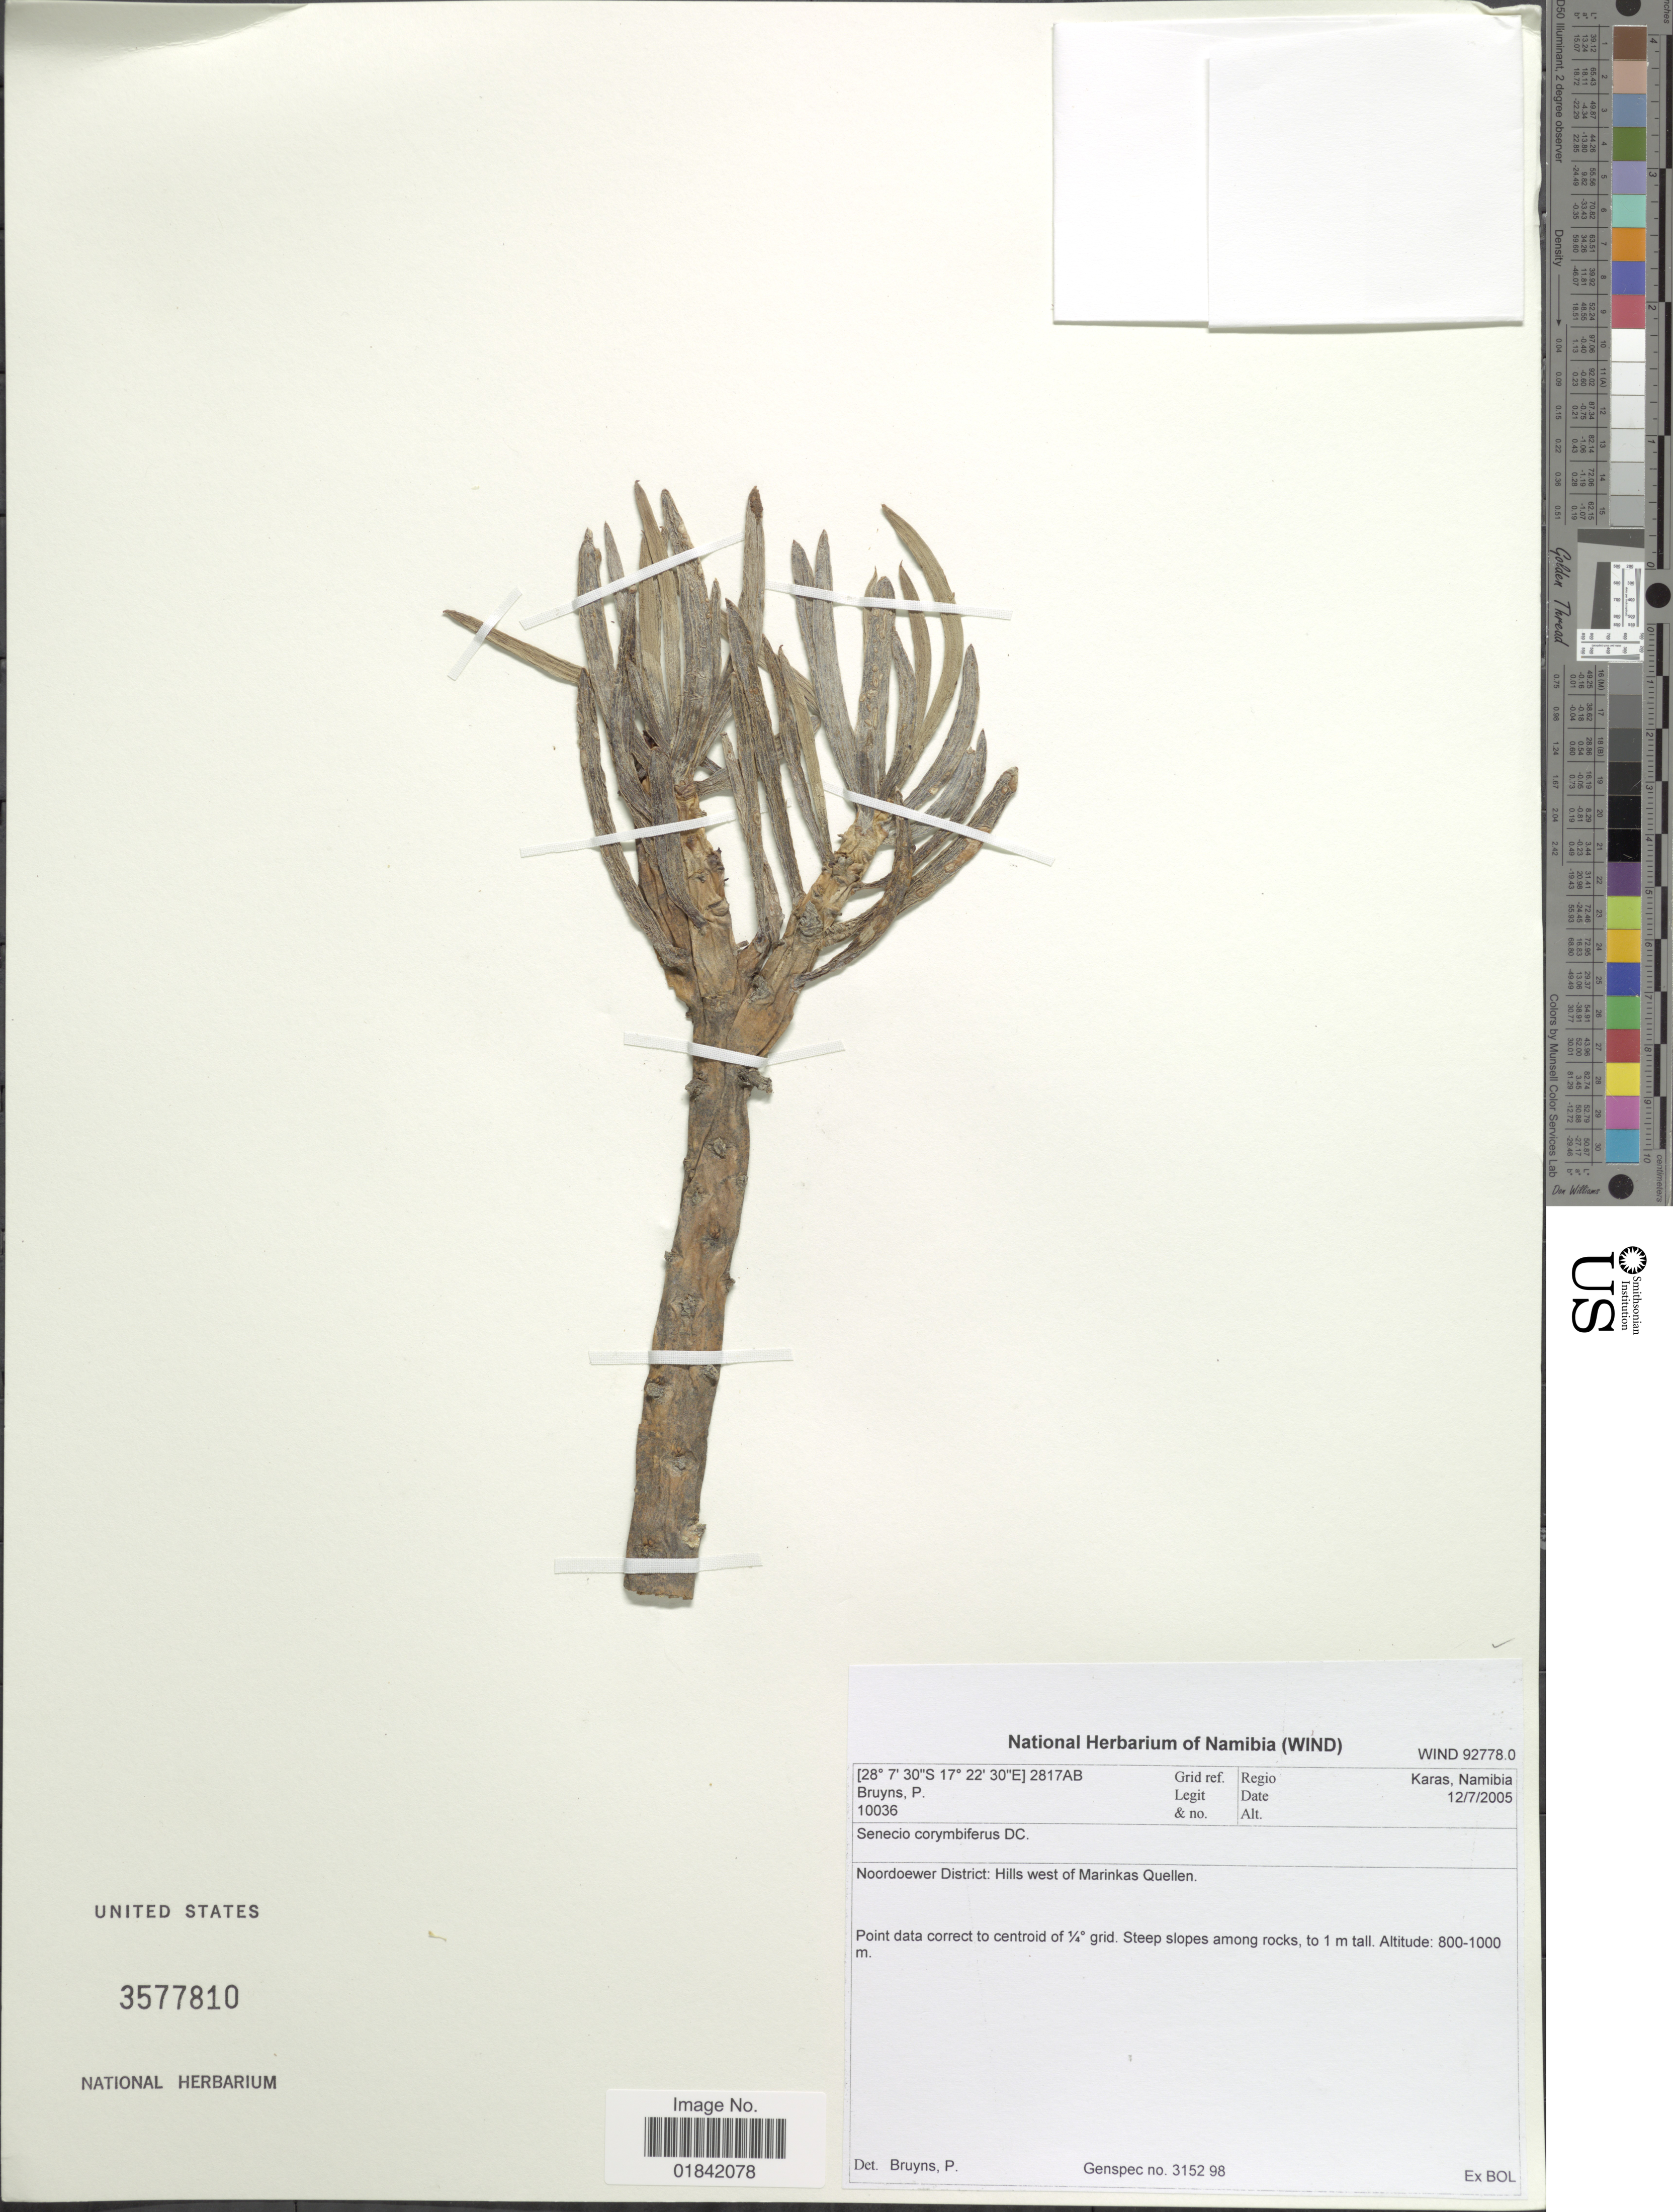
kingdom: Plantae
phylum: Tracheophyta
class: Magnoliopsida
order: Asterales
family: Asteraceae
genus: Senecio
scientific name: Senecio corymbifer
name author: DC.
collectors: P. Bruyns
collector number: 10036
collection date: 2005-07-12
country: Namibia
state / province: Karas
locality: Noordoewer District: Hills west of Marinkas Quellen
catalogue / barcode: US 3577810